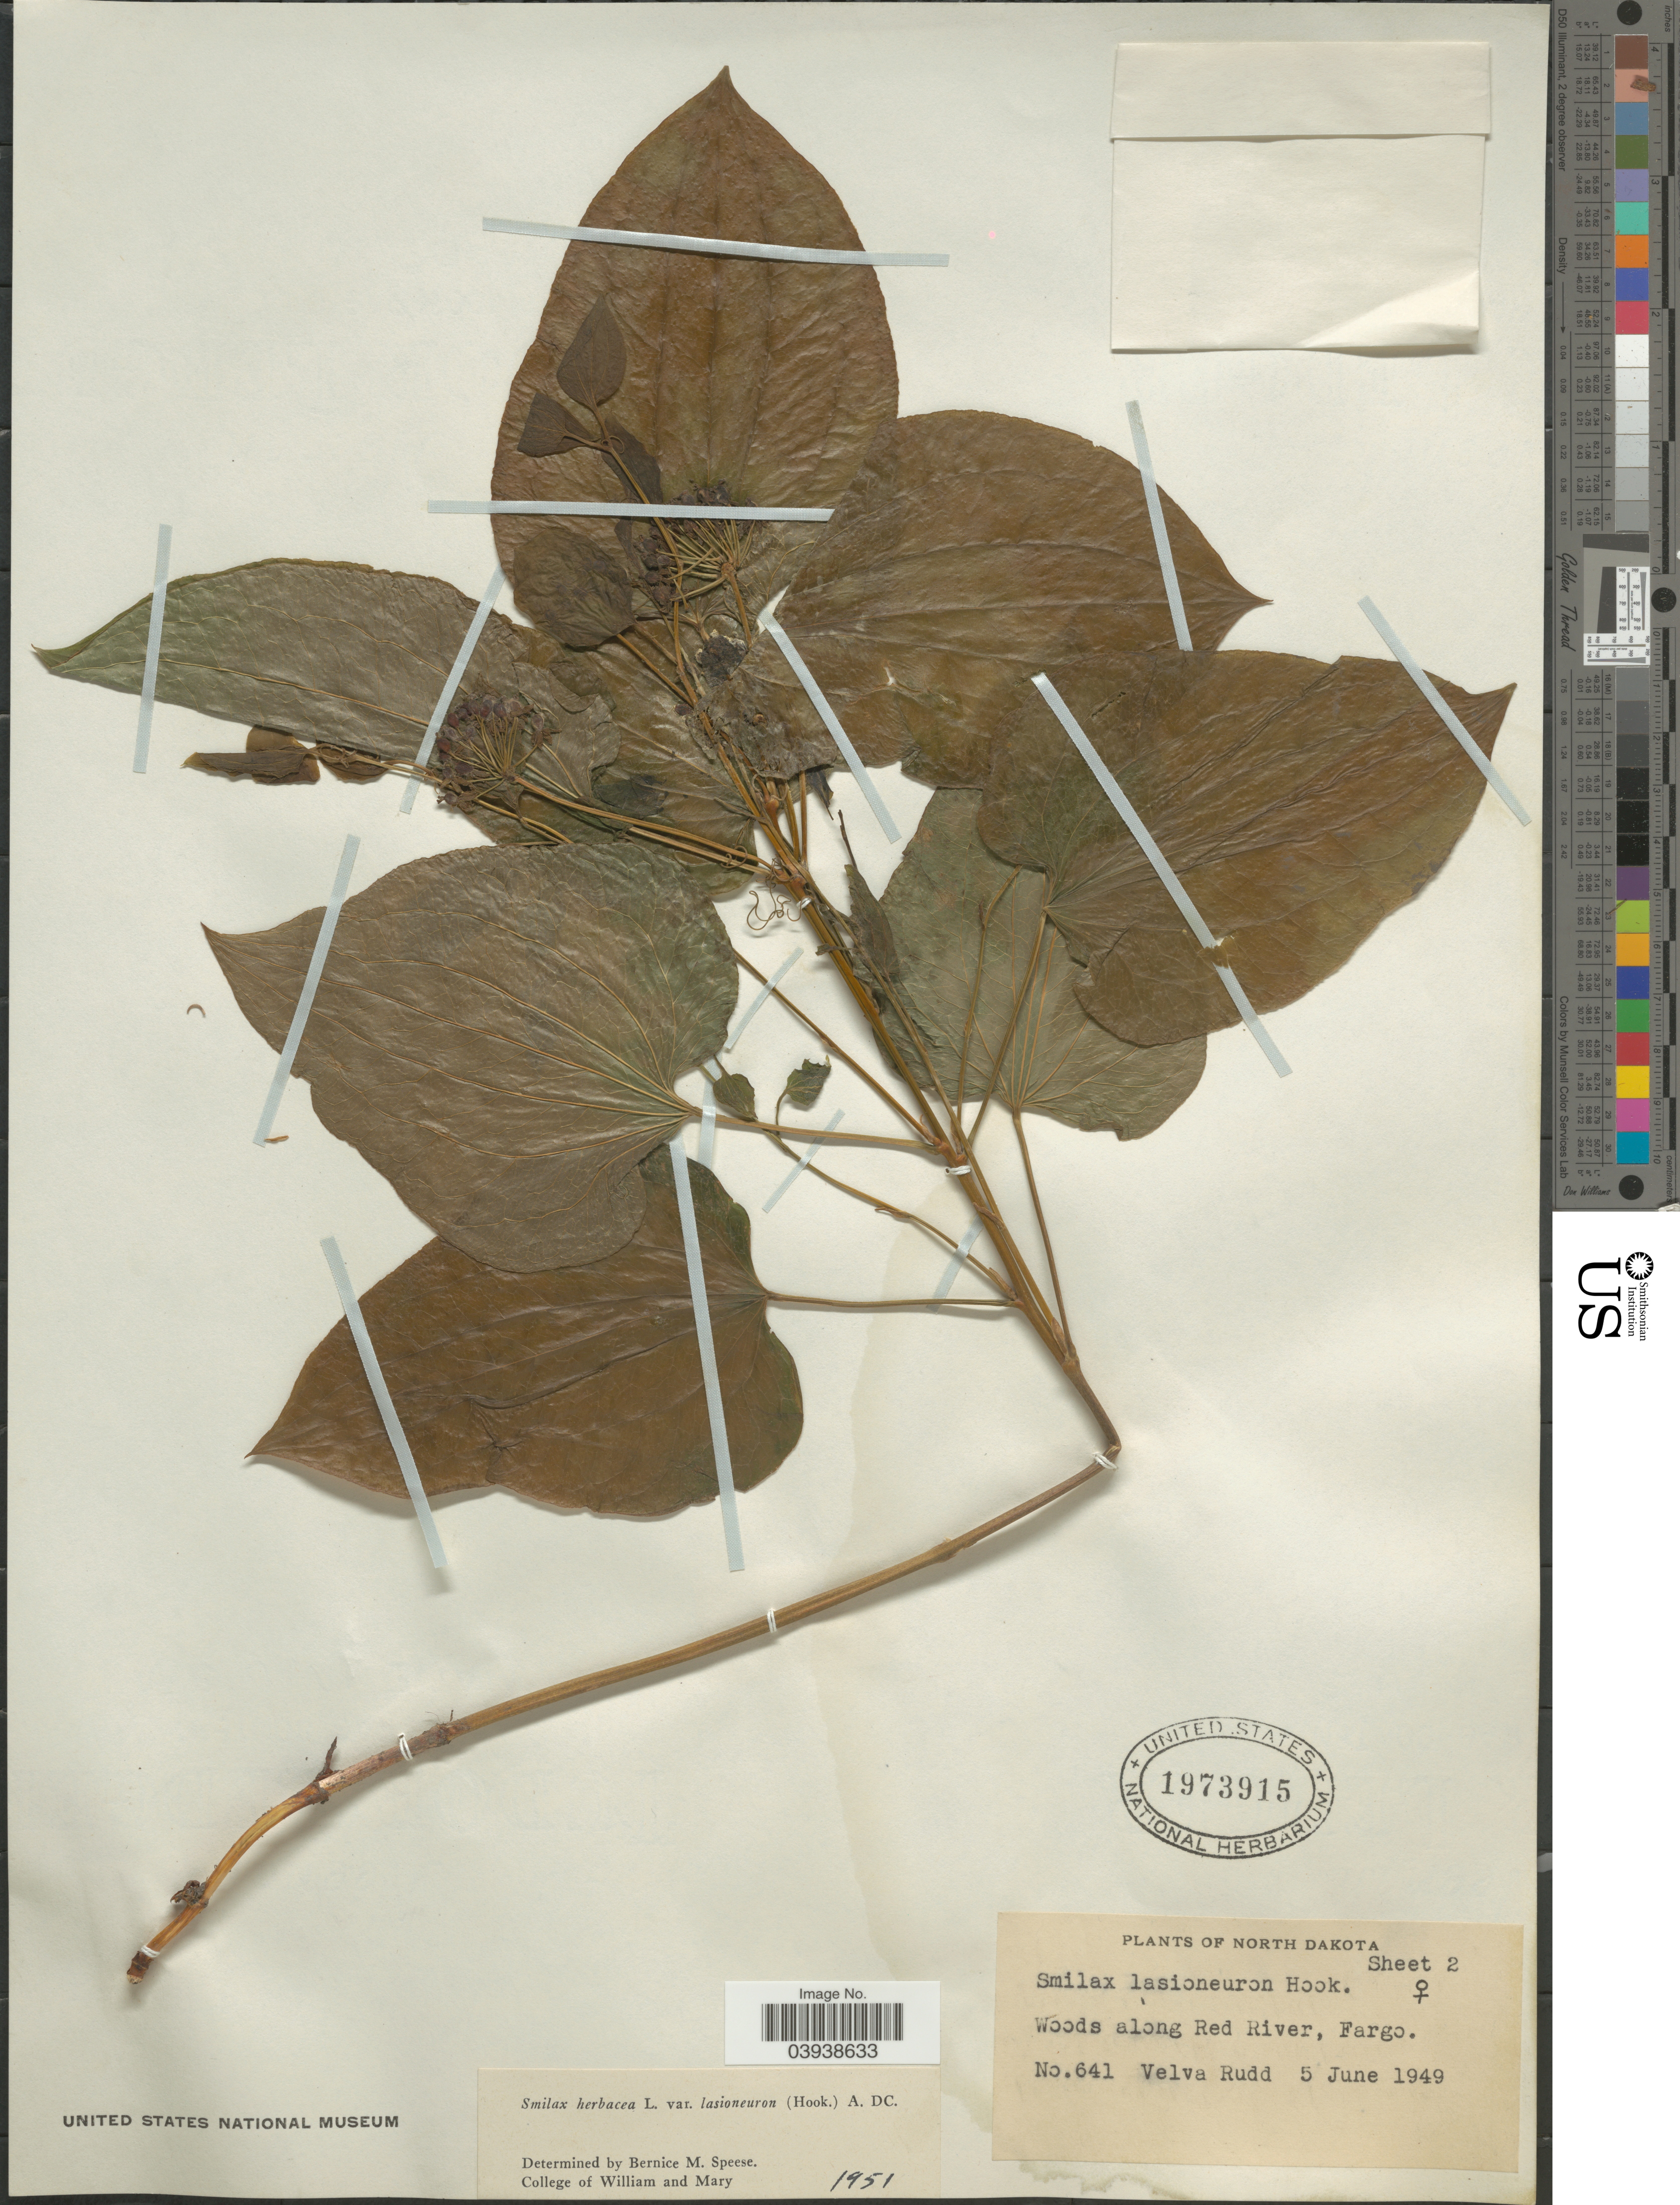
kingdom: Plantae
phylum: Tracheophyta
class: Liliopsida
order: Liliales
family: Smilacaceae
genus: Smilax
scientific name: Smilax herbacea var. lasioneuron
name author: (Hook.) A. DC.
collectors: V. E. Rudd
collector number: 641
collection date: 1949-06-05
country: United States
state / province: North Dakota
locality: Woods along Red River, Fargo.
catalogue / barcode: US 1973915